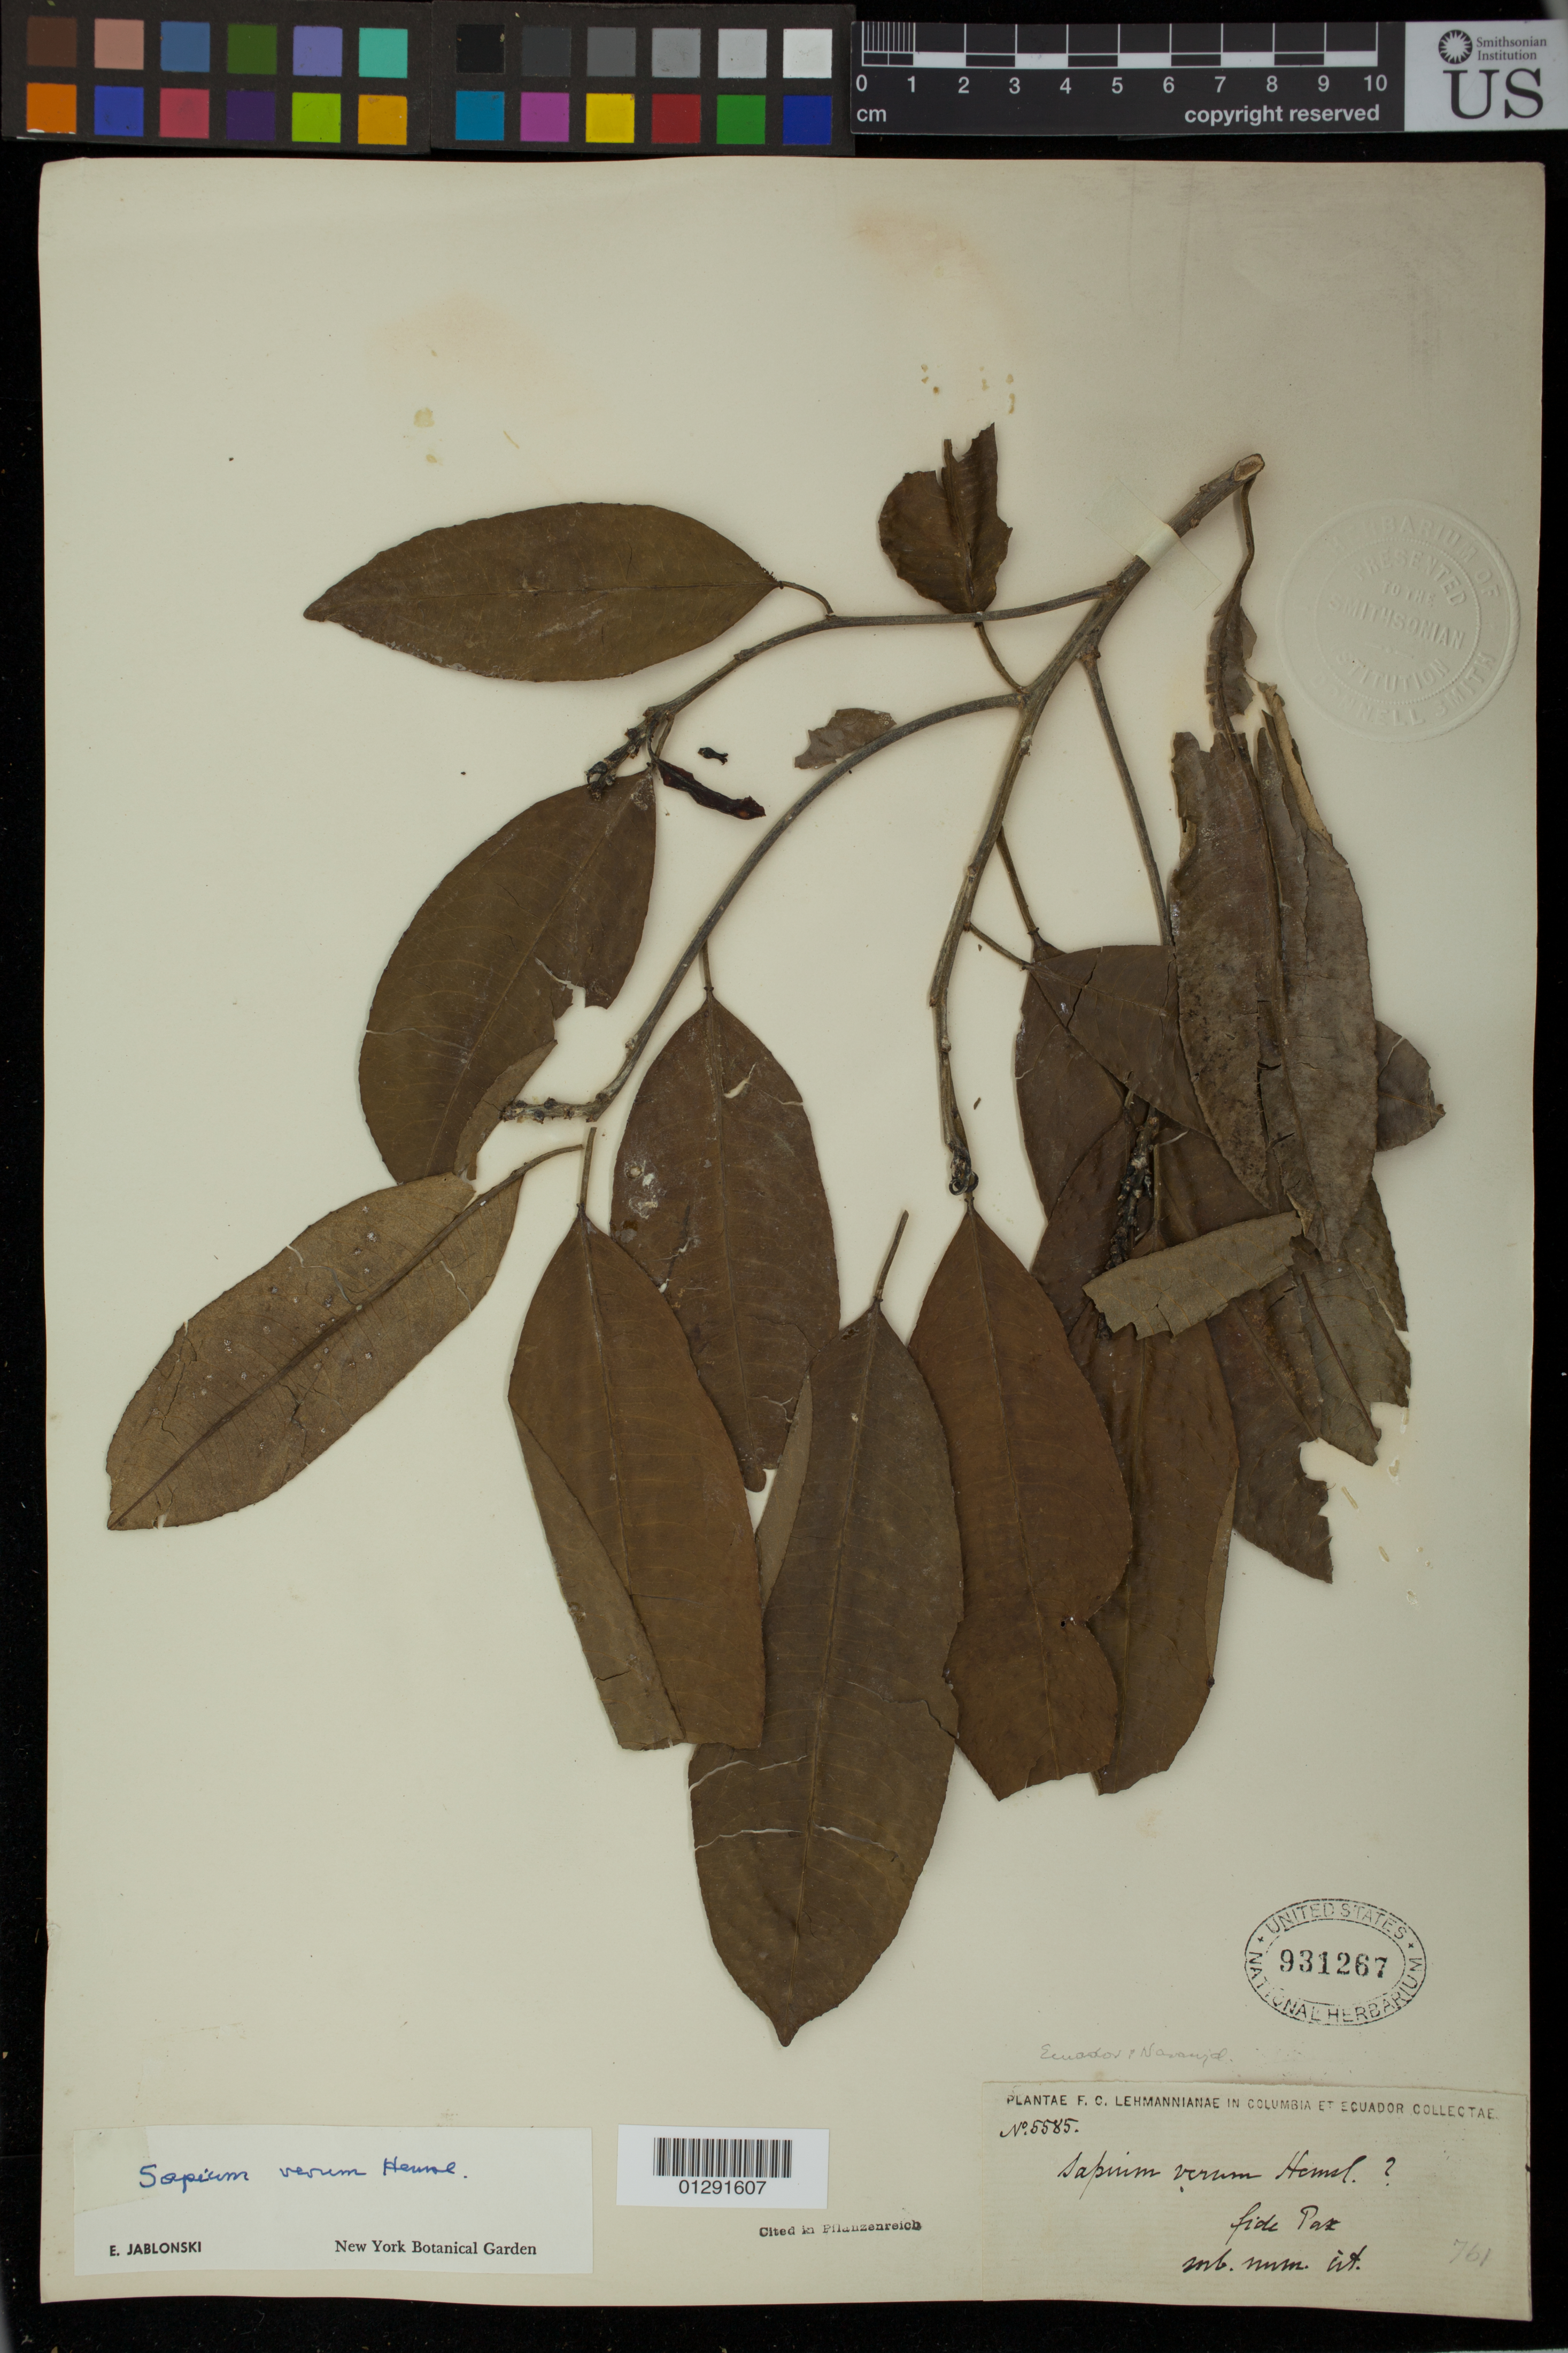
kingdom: Plantae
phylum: Tracheophyta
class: Magnoliopsida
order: Malpighiales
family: Euphorbiaceae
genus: Sapium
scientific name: Sapium stylare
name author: Müll. Arg.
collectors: ex herb. Lehmann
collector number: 5585/761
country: Colombia / Ecuador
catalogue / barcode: US 931267